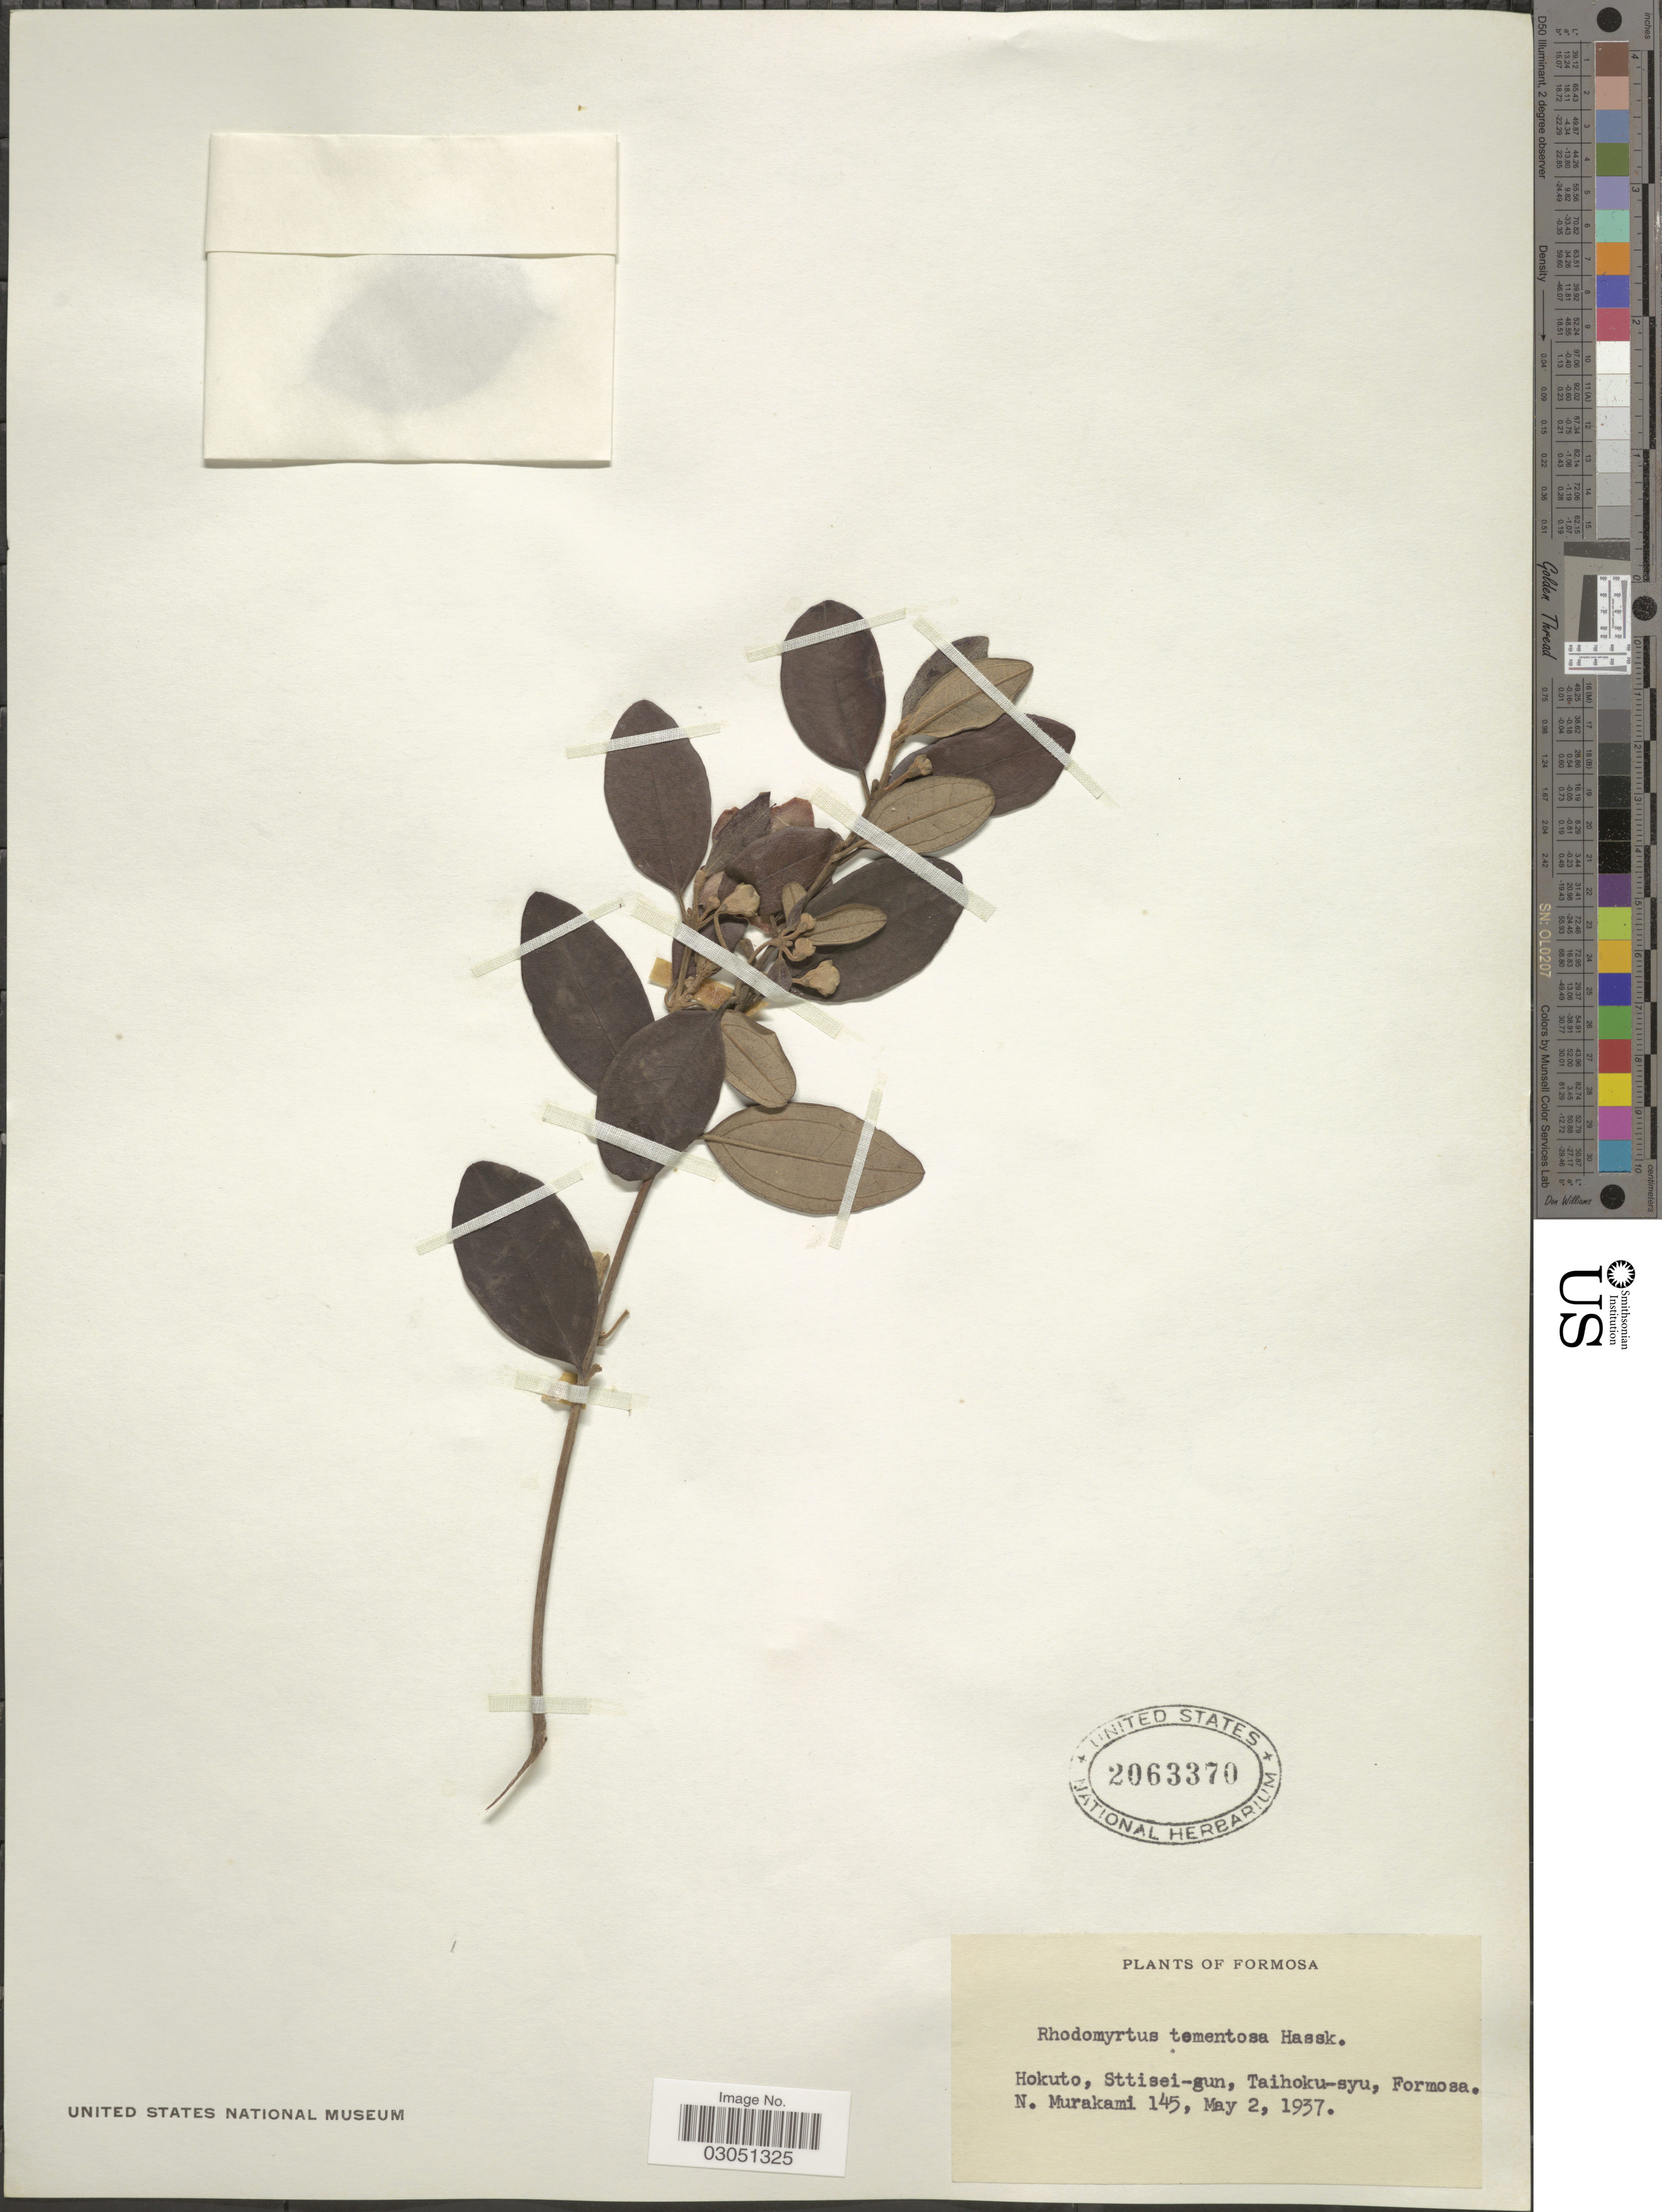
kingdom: Plantae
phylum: Tracheophyta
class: Magnoliopsida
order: Myrtales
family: Myrtaceae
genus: Rhodomyrtus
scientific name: Rhodomyrtus tomentosa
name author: (Aiton) Hassk.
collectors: N. Murakami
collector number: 145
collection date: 1937-05-02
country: Taiwan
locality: Hokuto, Sttisei-gun, Taihoku-syu, Formosa.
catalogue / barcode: US 2063370